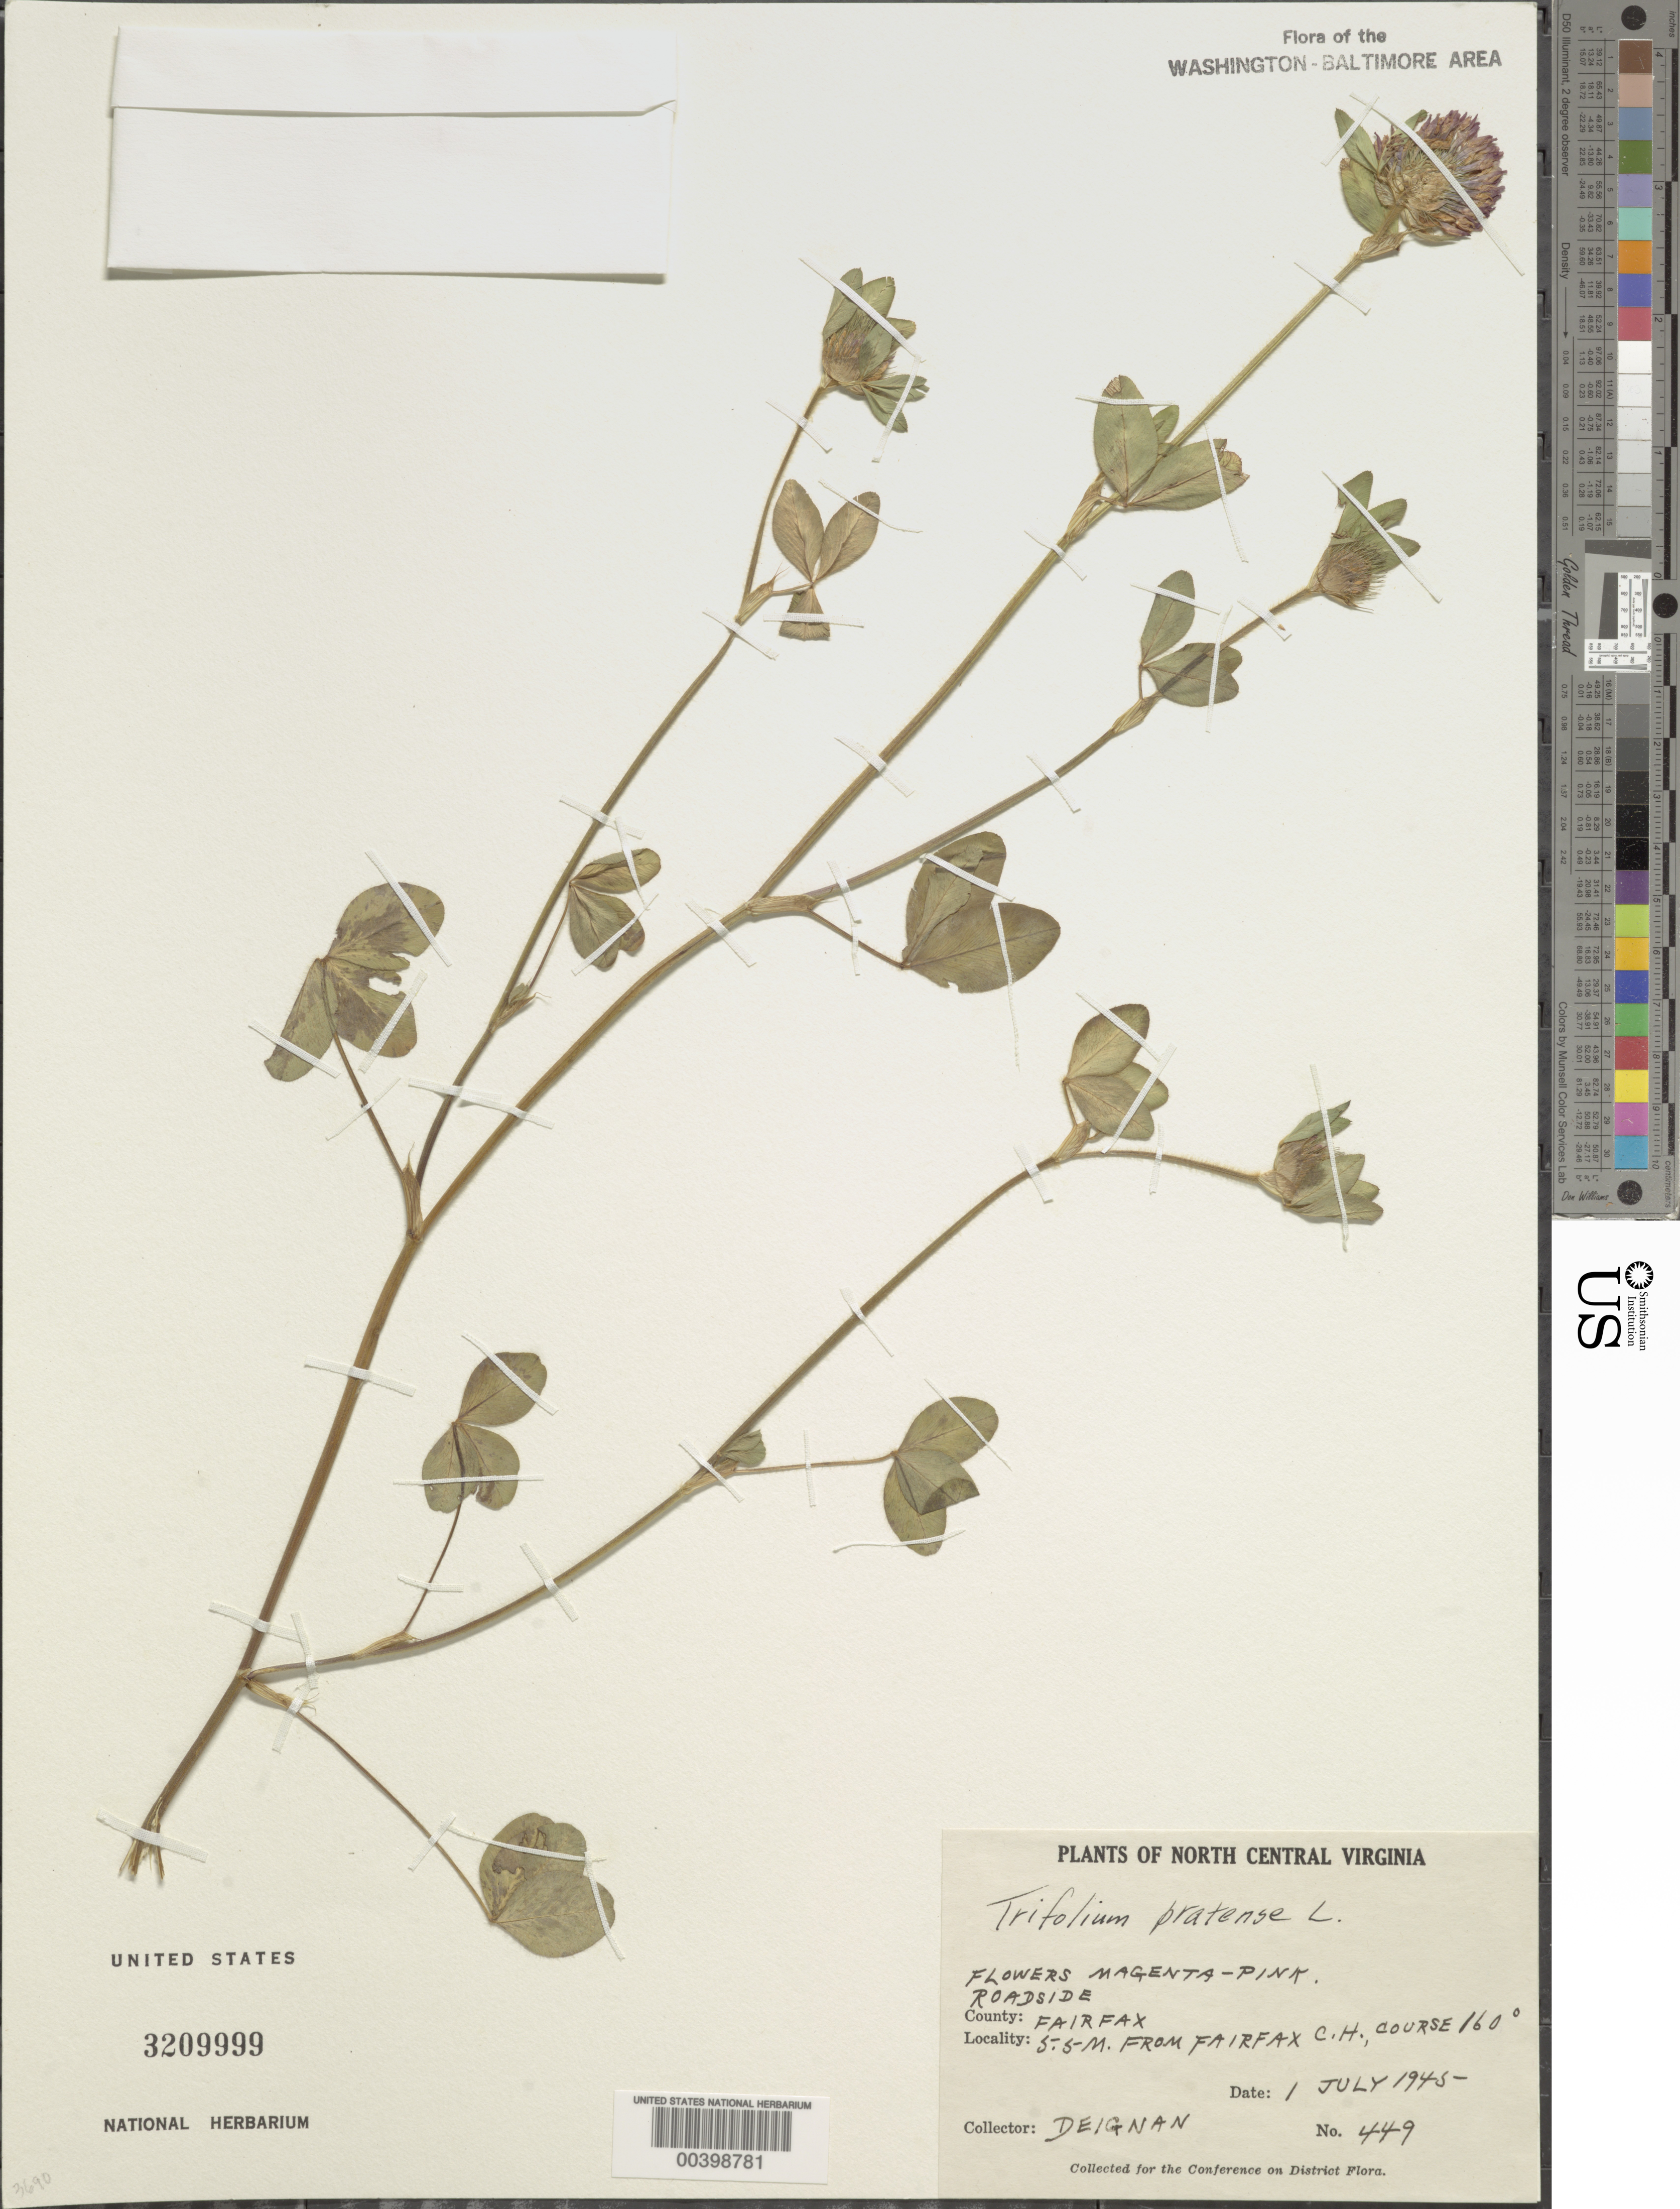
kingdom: Plantae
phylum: Tracheophyta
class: Magnoliopsida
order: Fabales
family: Fabaceae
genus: Trifolium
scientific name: Trifolium pratense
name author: L.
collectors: H. Deignan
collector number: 449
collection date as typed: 01 Jul 1945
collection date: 1945-07-01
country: United States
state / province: Virginia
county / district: Fairfax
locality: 5.5 mi. from Fairfax County Court House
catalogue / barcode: US 3209999